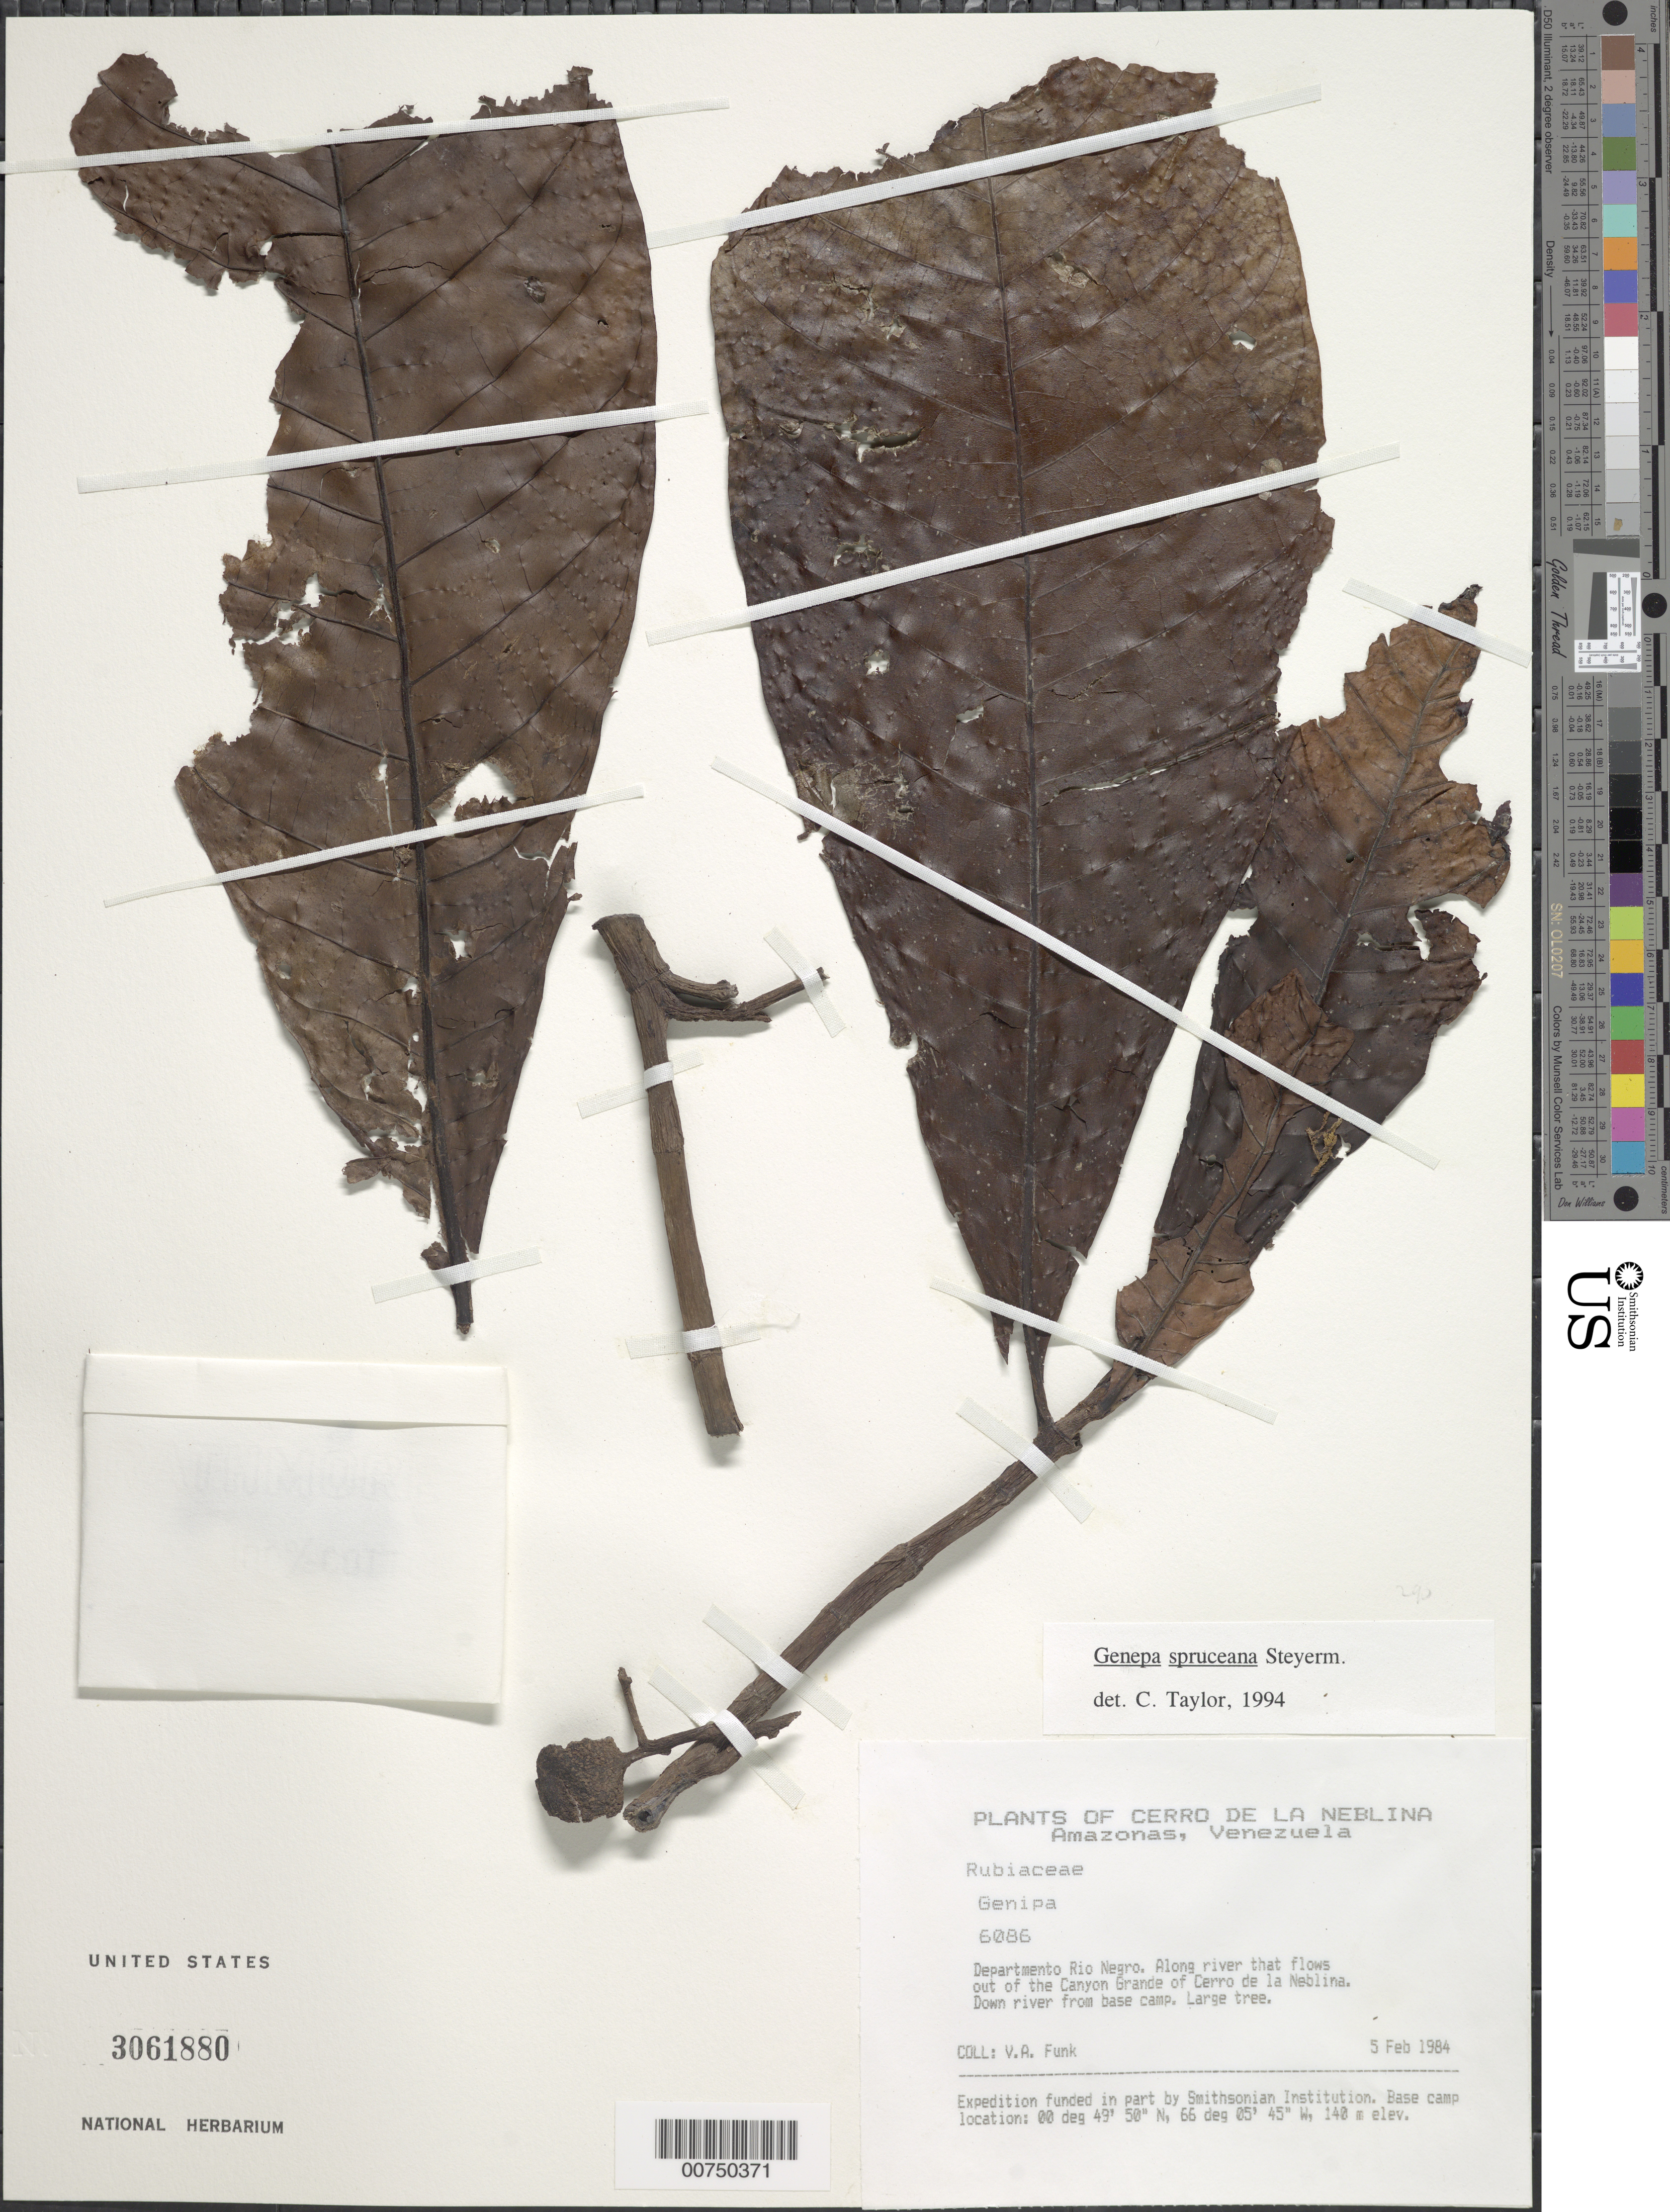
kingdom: Plantae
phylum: Tracheophyta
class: Magnoliopsida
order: Gentianales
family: Rubiaceae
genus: Genipa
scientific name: Genipa spruceana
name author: Steyerm.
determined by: Taylor, Constance E. S.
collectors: V. Funk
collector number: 6086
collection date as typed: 5 Feb 1984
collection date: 1984-02-05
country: Venezuela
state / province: Amazonas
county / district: Río Negro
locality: Canyon Grande, Cerro de la Neblina, down river from base camp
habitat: Along river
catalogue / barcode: US 3061880